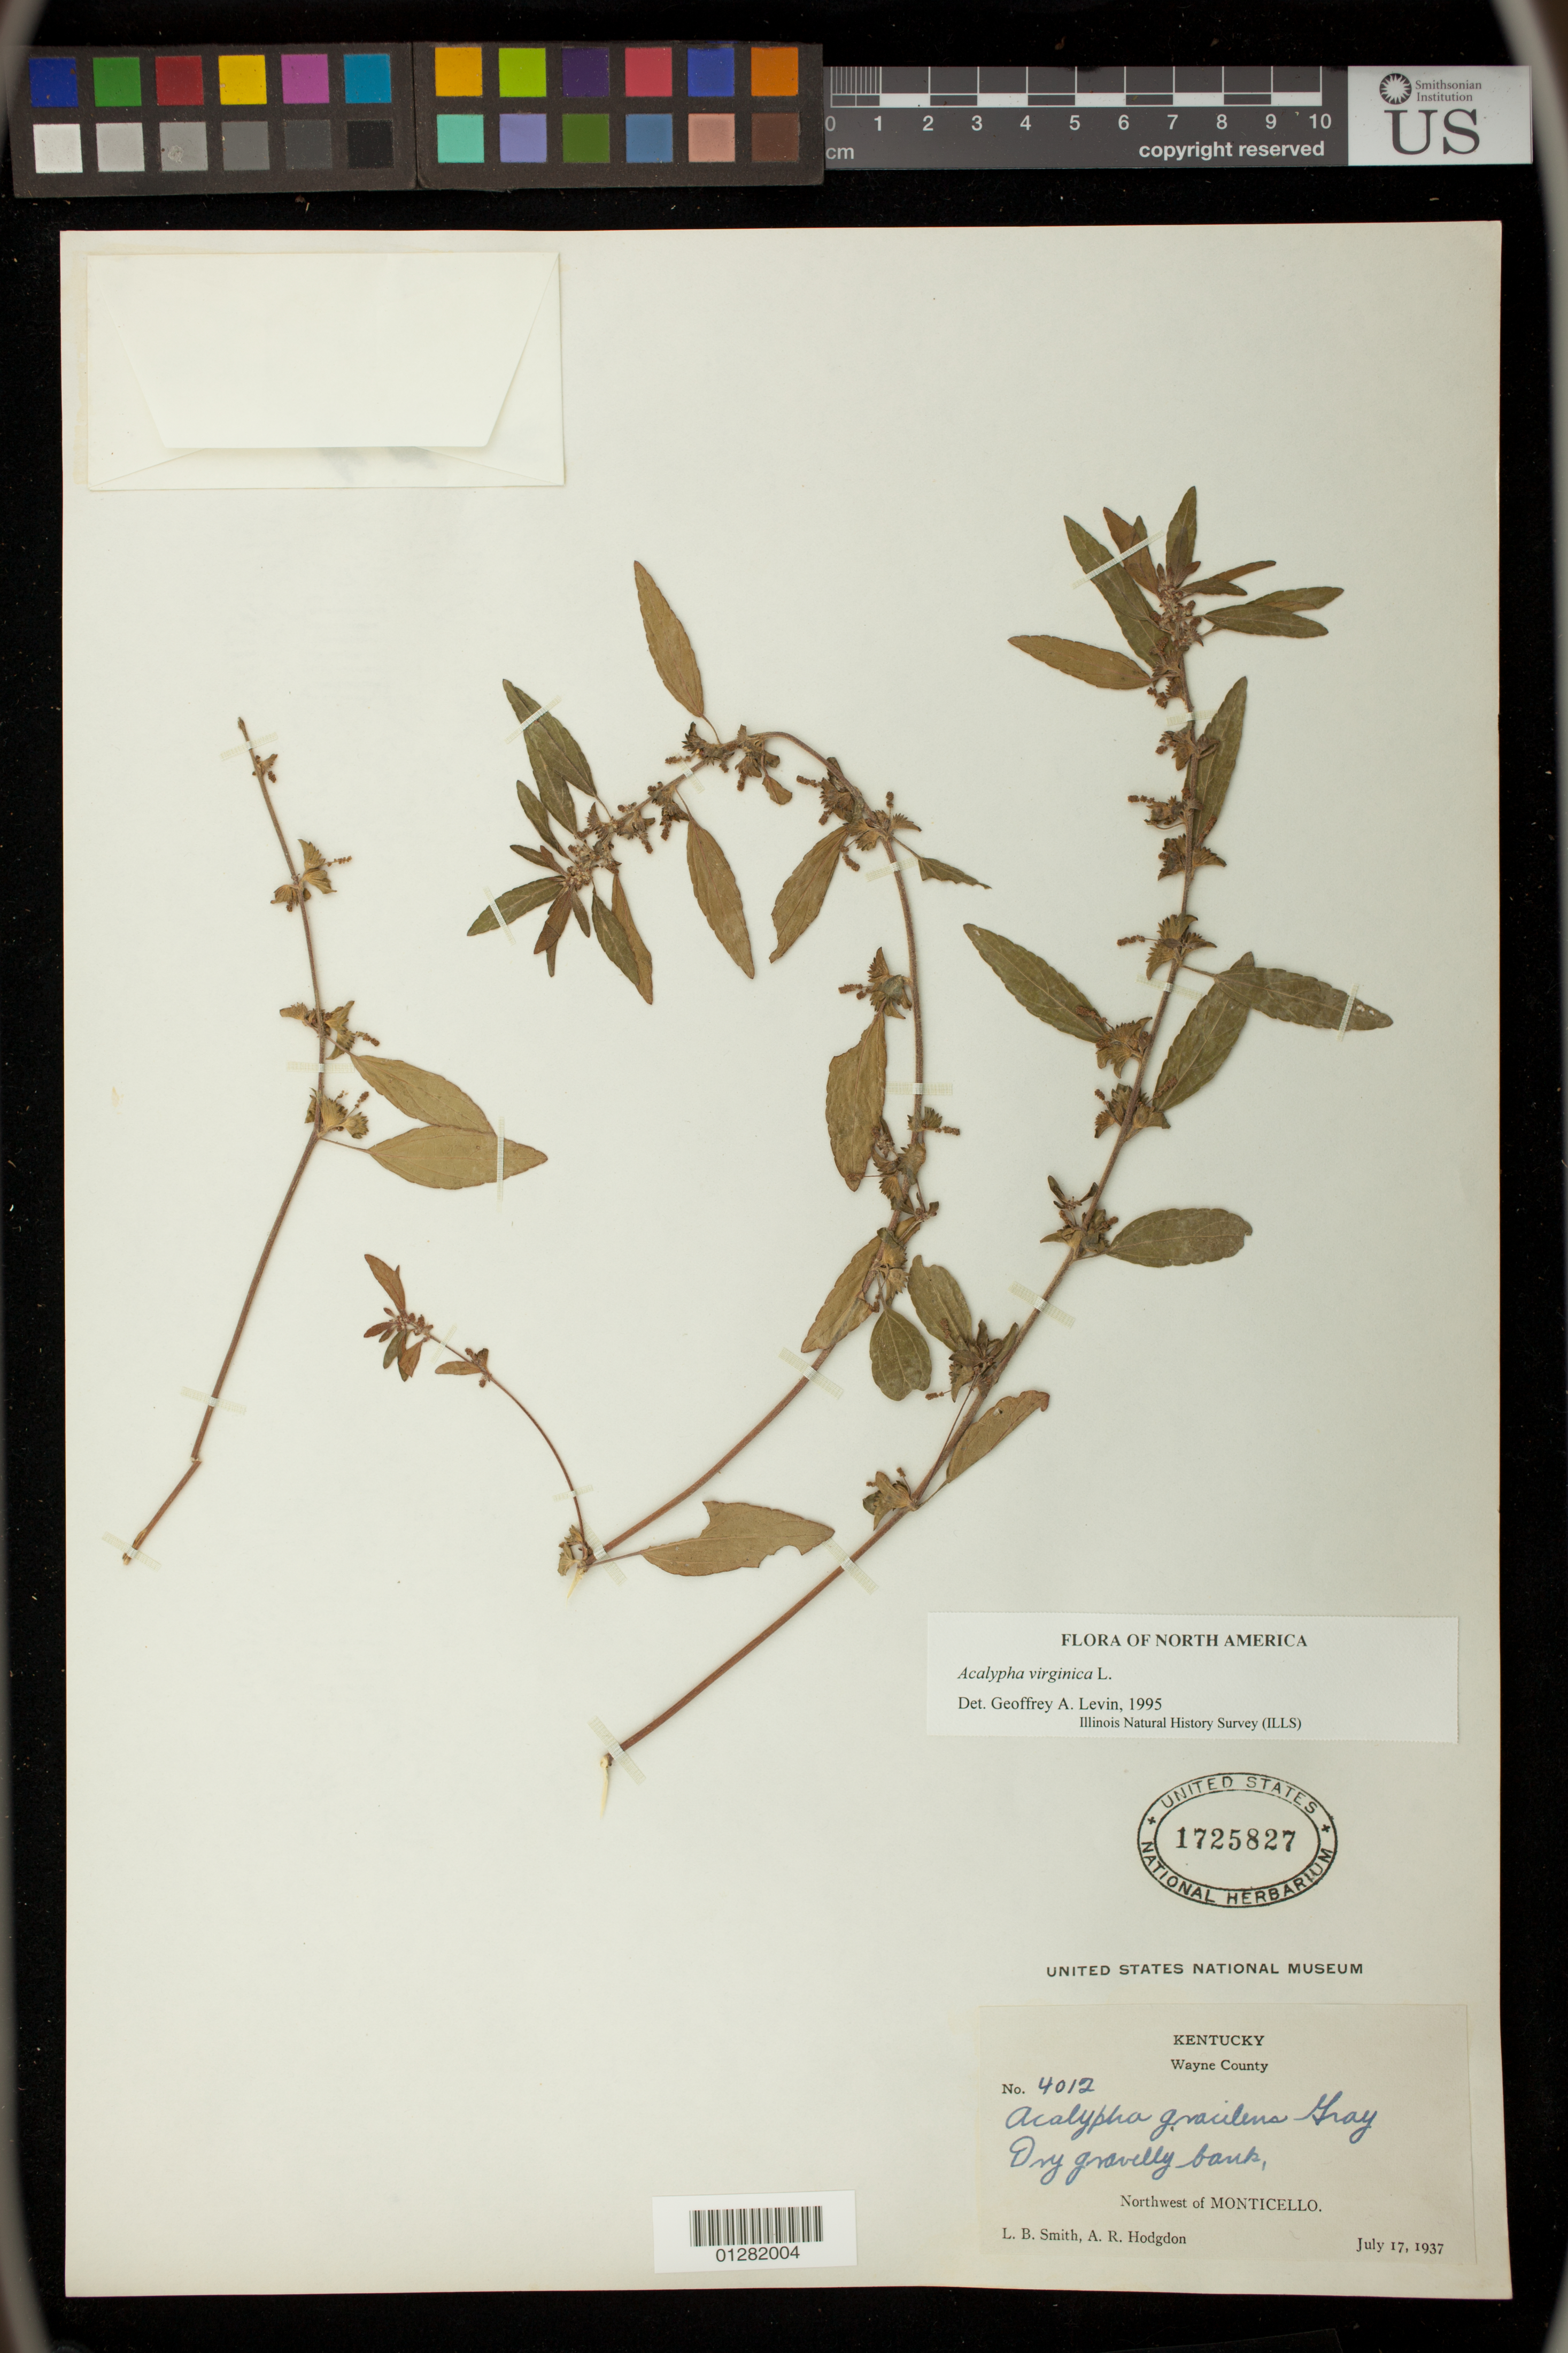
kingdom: Plantae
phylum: Tracheophyta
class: Magnoliopsida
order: Malpighiales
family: Euphorbiaceae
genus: Acalypha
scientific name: Acalypha virginica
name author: L.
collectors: L. Smith & A. R. Hodgdon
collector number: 4012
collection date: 1937-07-17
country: United States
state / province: Kentucky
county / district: Wayne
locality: Dry gravelly bank, Northwest of Monticello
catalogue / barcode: US 1725827